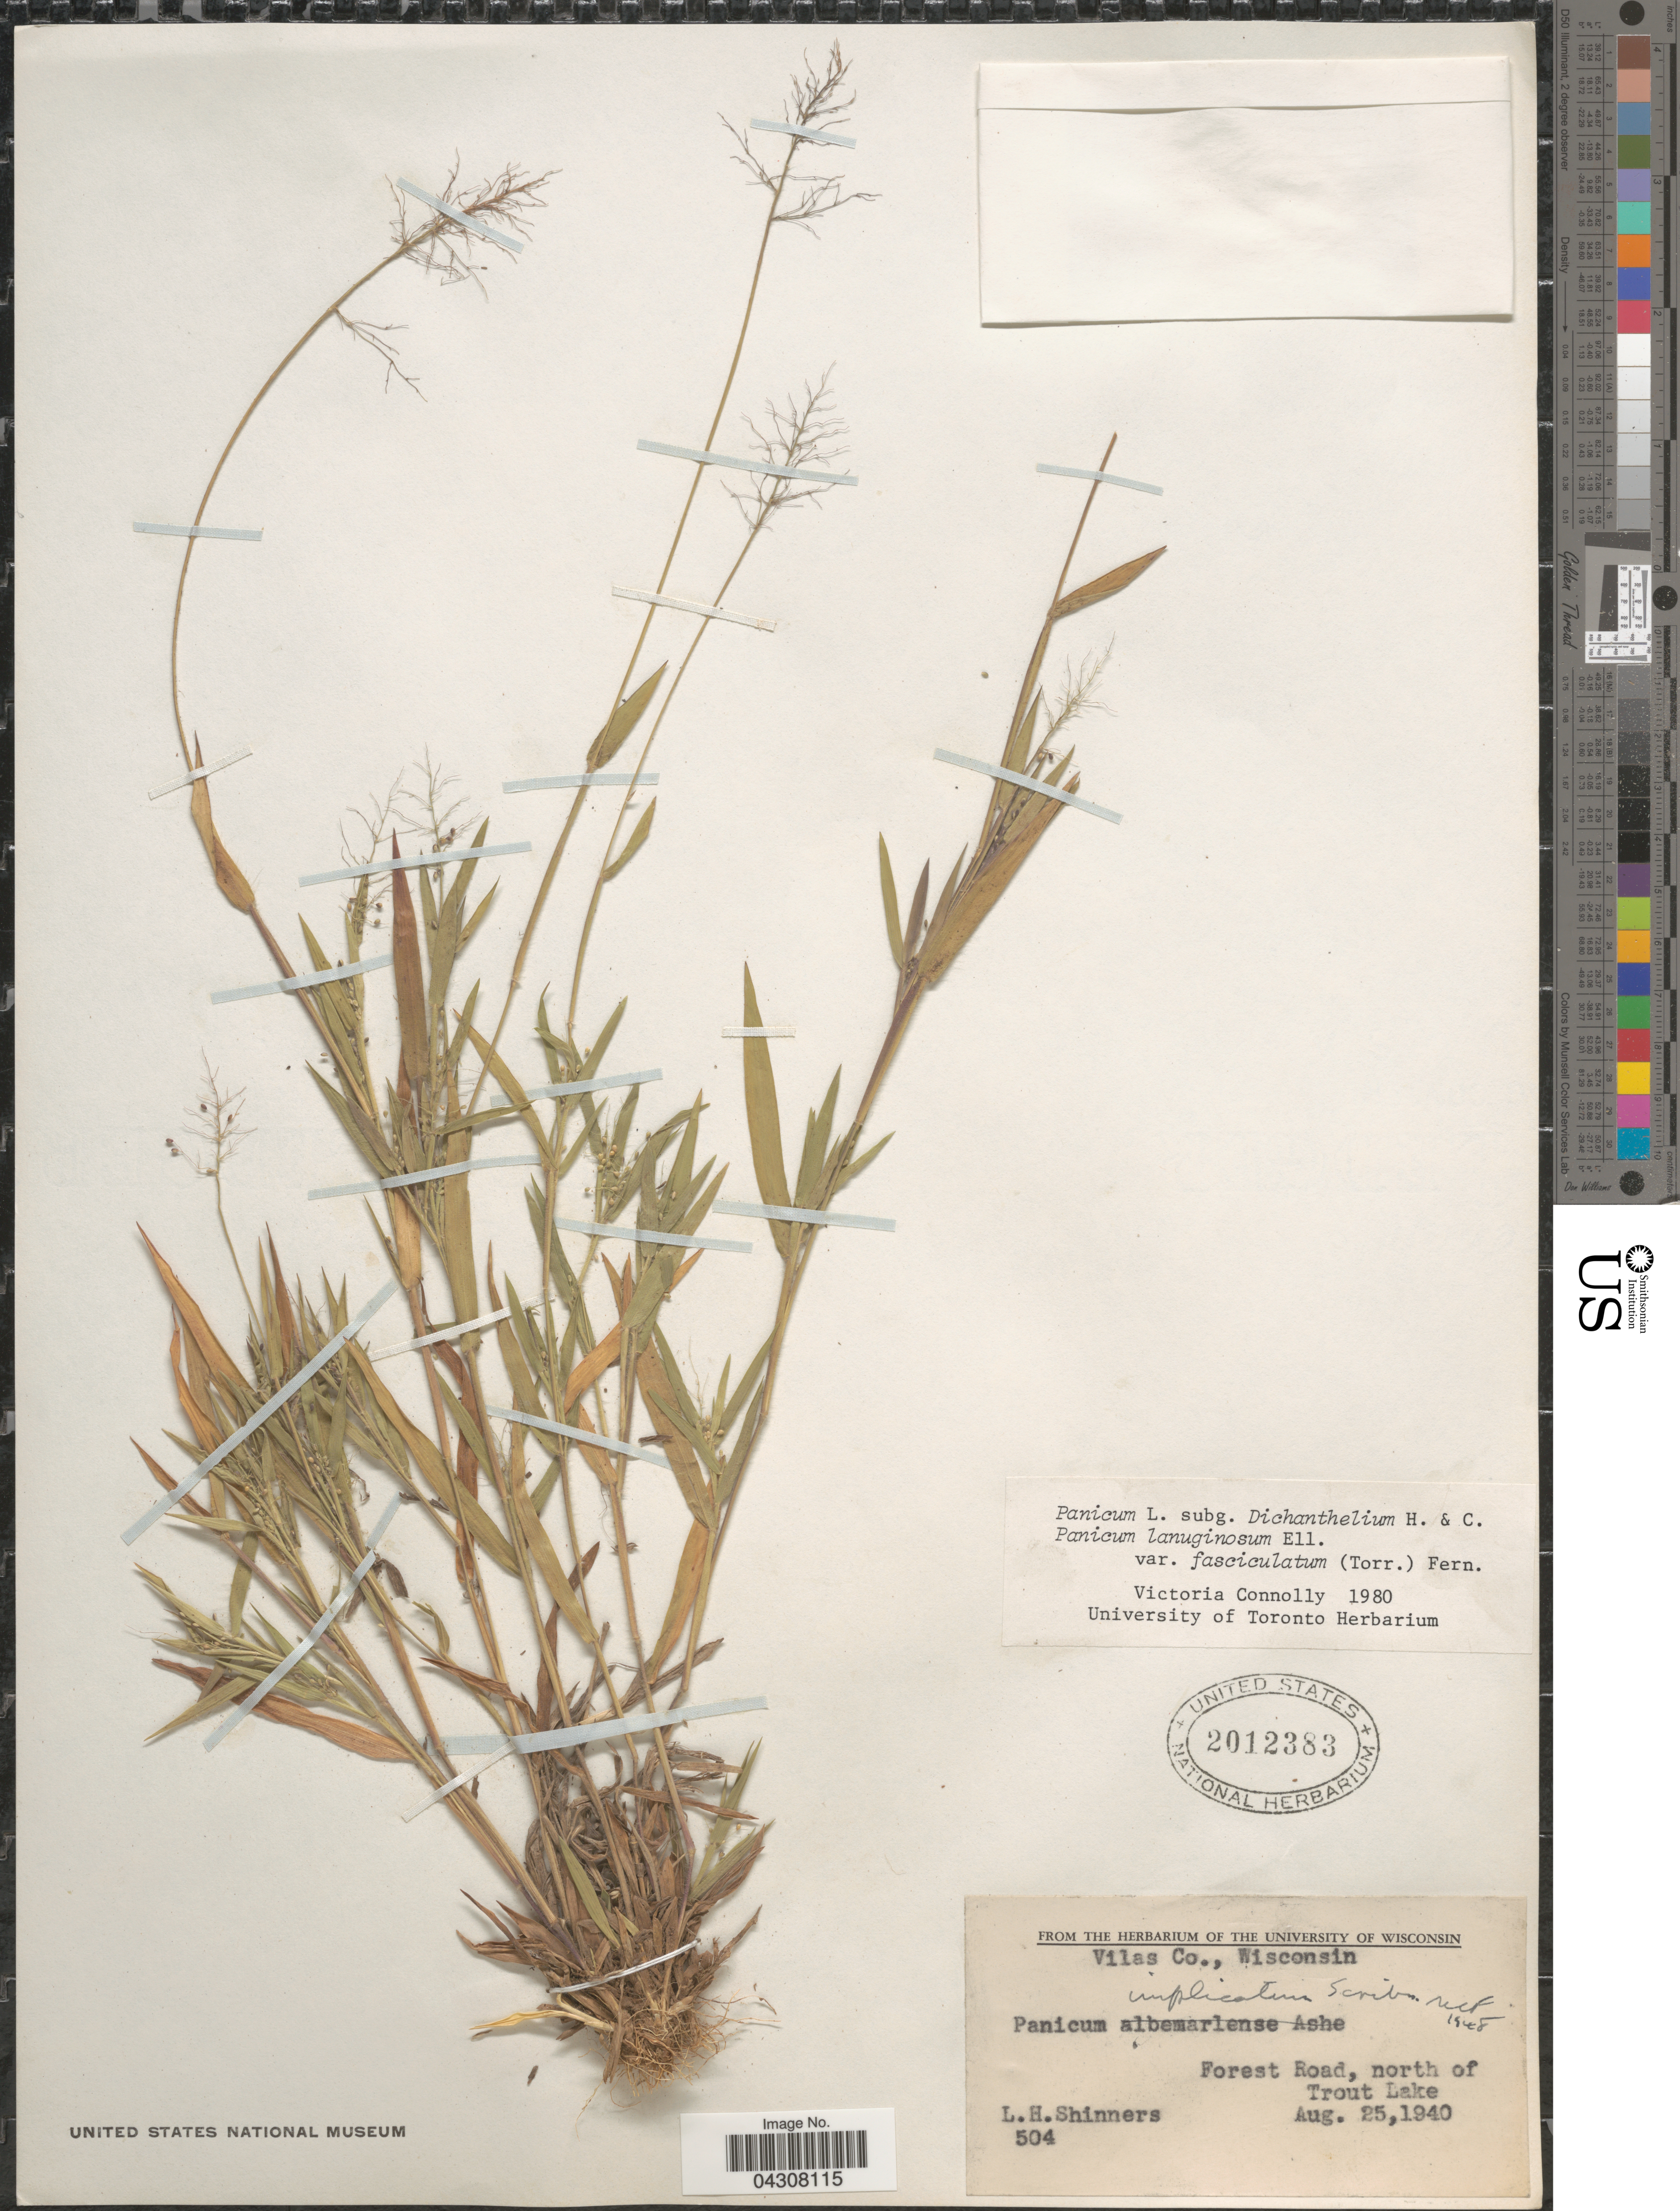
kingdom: Plantae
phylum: Tracheophyta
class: Liliopsida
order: Poales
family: Poaceae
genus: Dichanthelium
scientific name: Dichanthelium acuminatum var. acuminatum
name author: (Sw.) Gould & C.A. Clark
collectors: L. H. Shinners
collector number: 504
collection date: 1940-08-25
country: United States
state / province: Wisconsin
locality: Vilas Co. Forest Road, north of Trout Lake.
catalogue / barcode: US 2012383